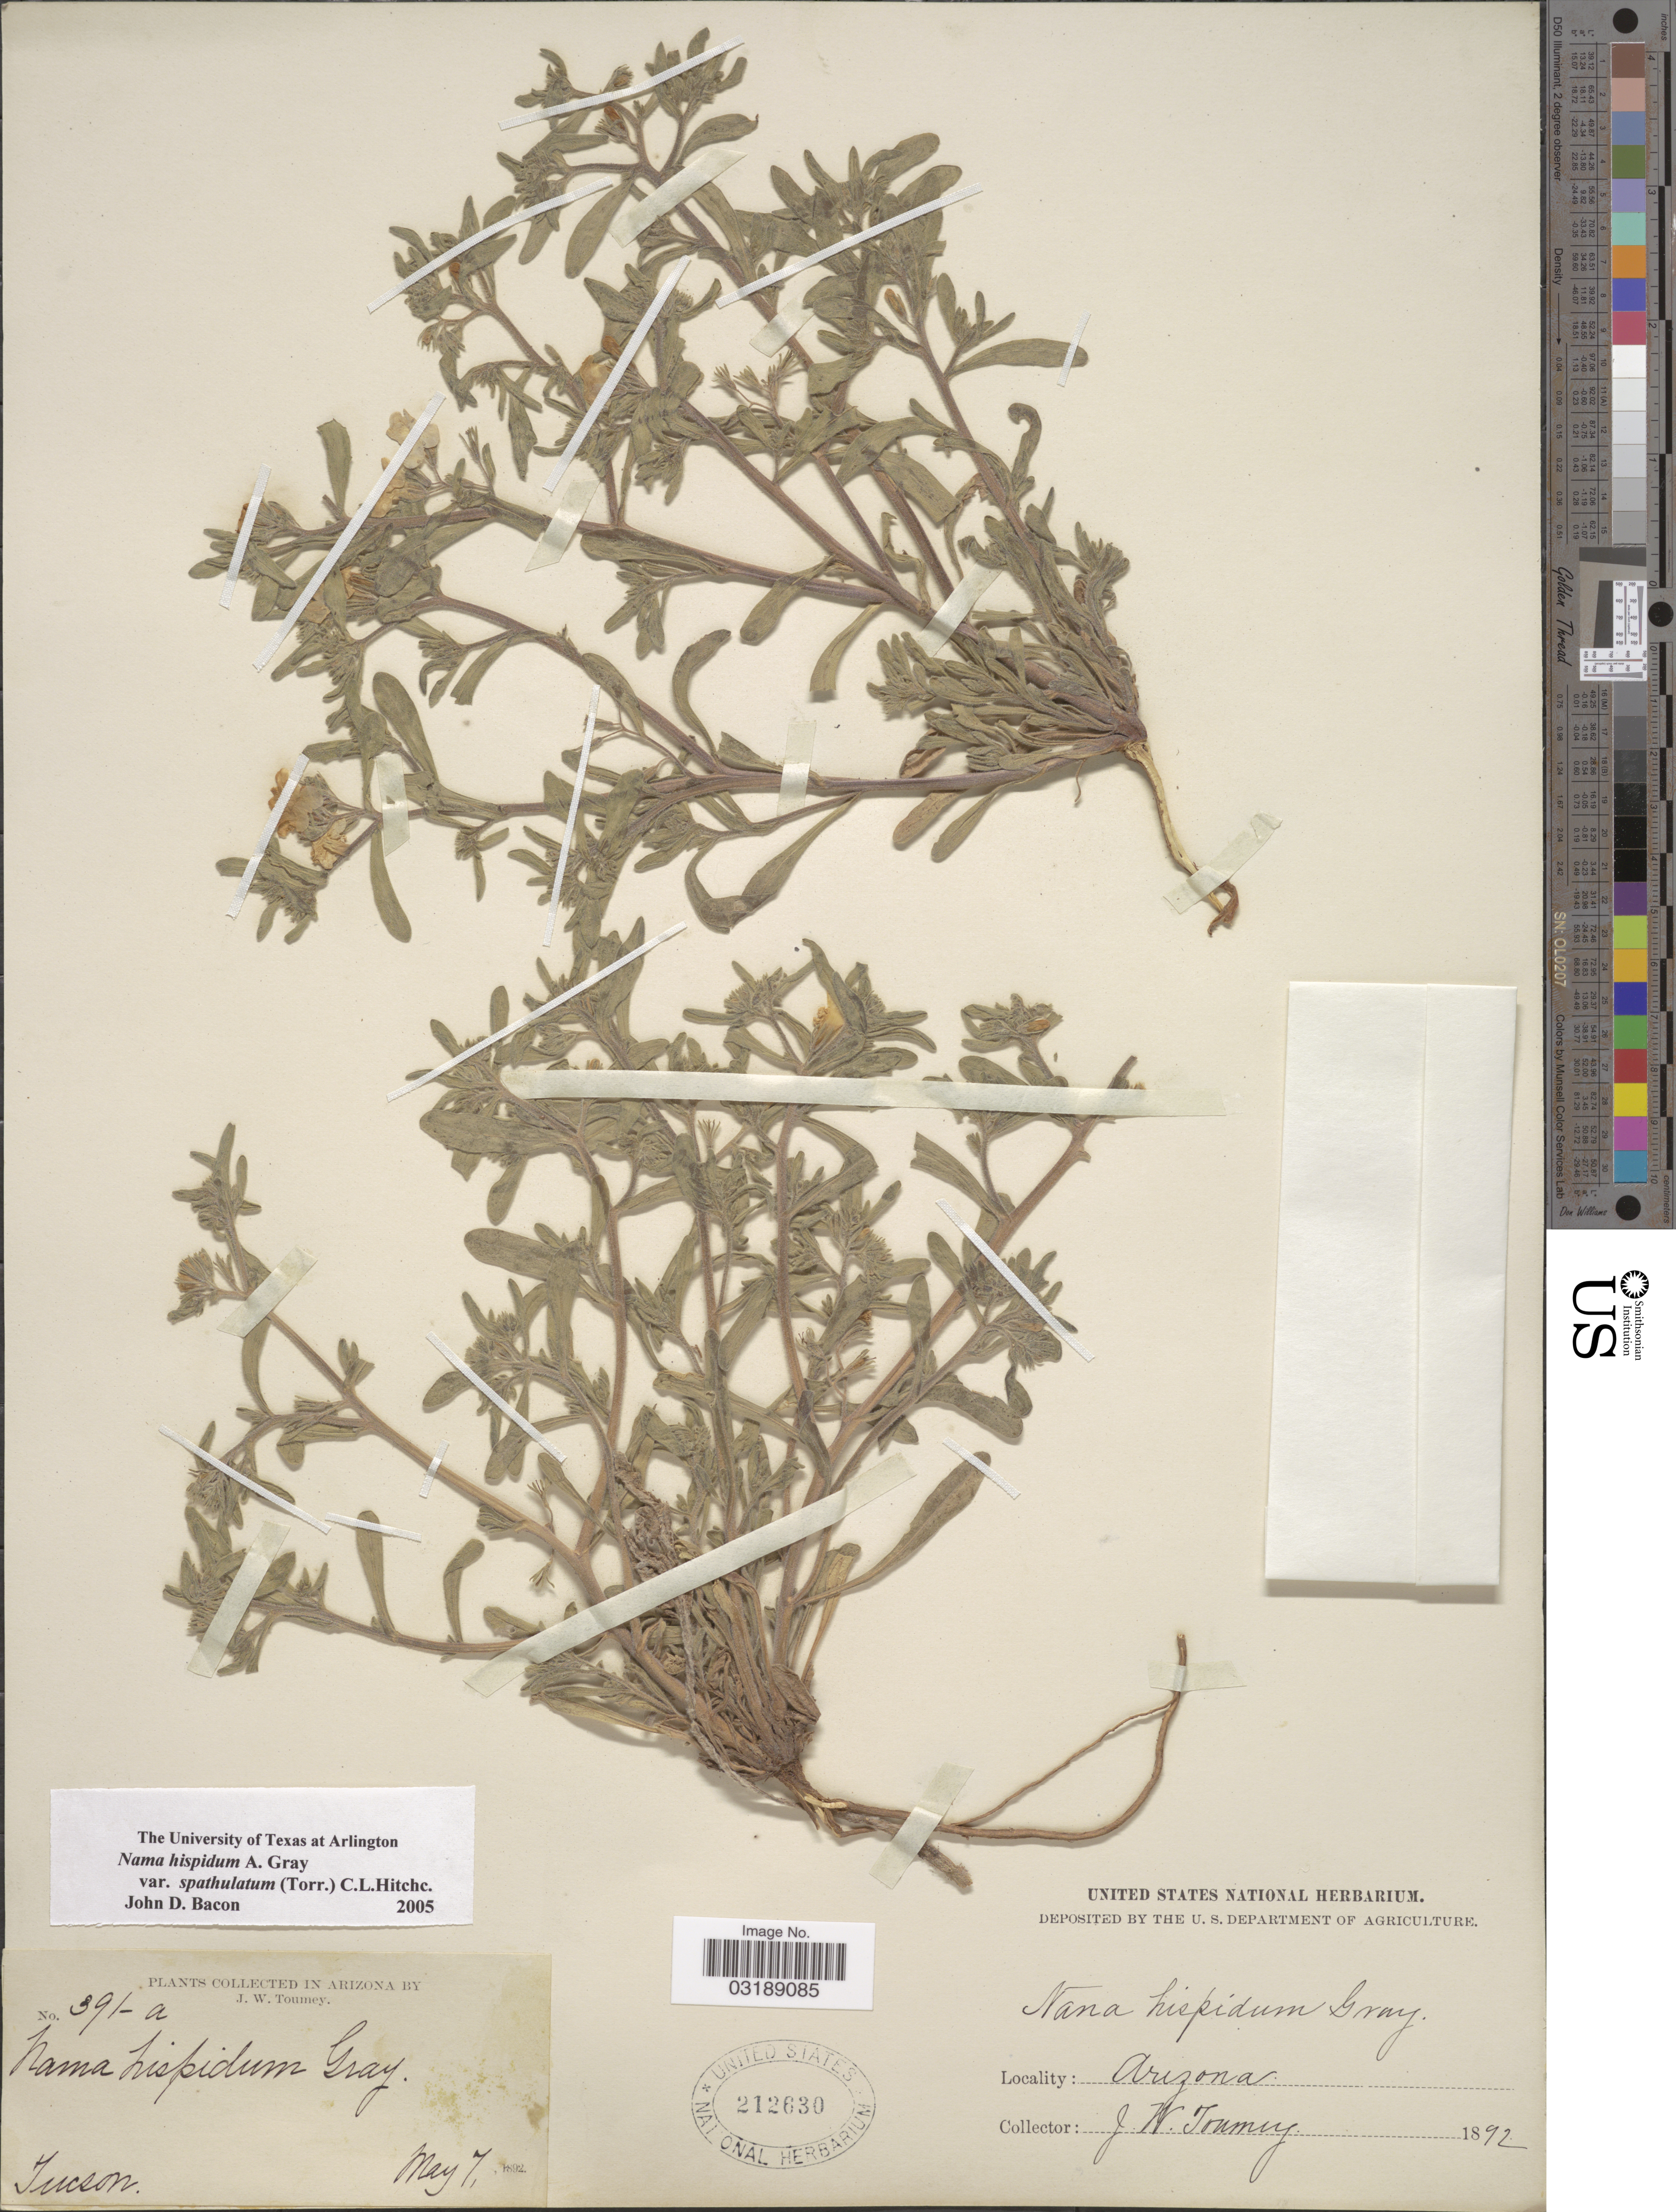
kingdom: Plantae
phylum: Tracheophyta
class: Magnoliopsida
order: Boraginales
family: Namaceae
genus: Nama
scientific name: Nama hispida var. spathulatum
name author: (Torr.) C.L. Hitchc.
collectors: J. W. Toumey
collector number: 391-a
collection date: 1892-05-07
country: United States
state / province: Arizona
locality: Tucson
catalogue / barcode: US 212630